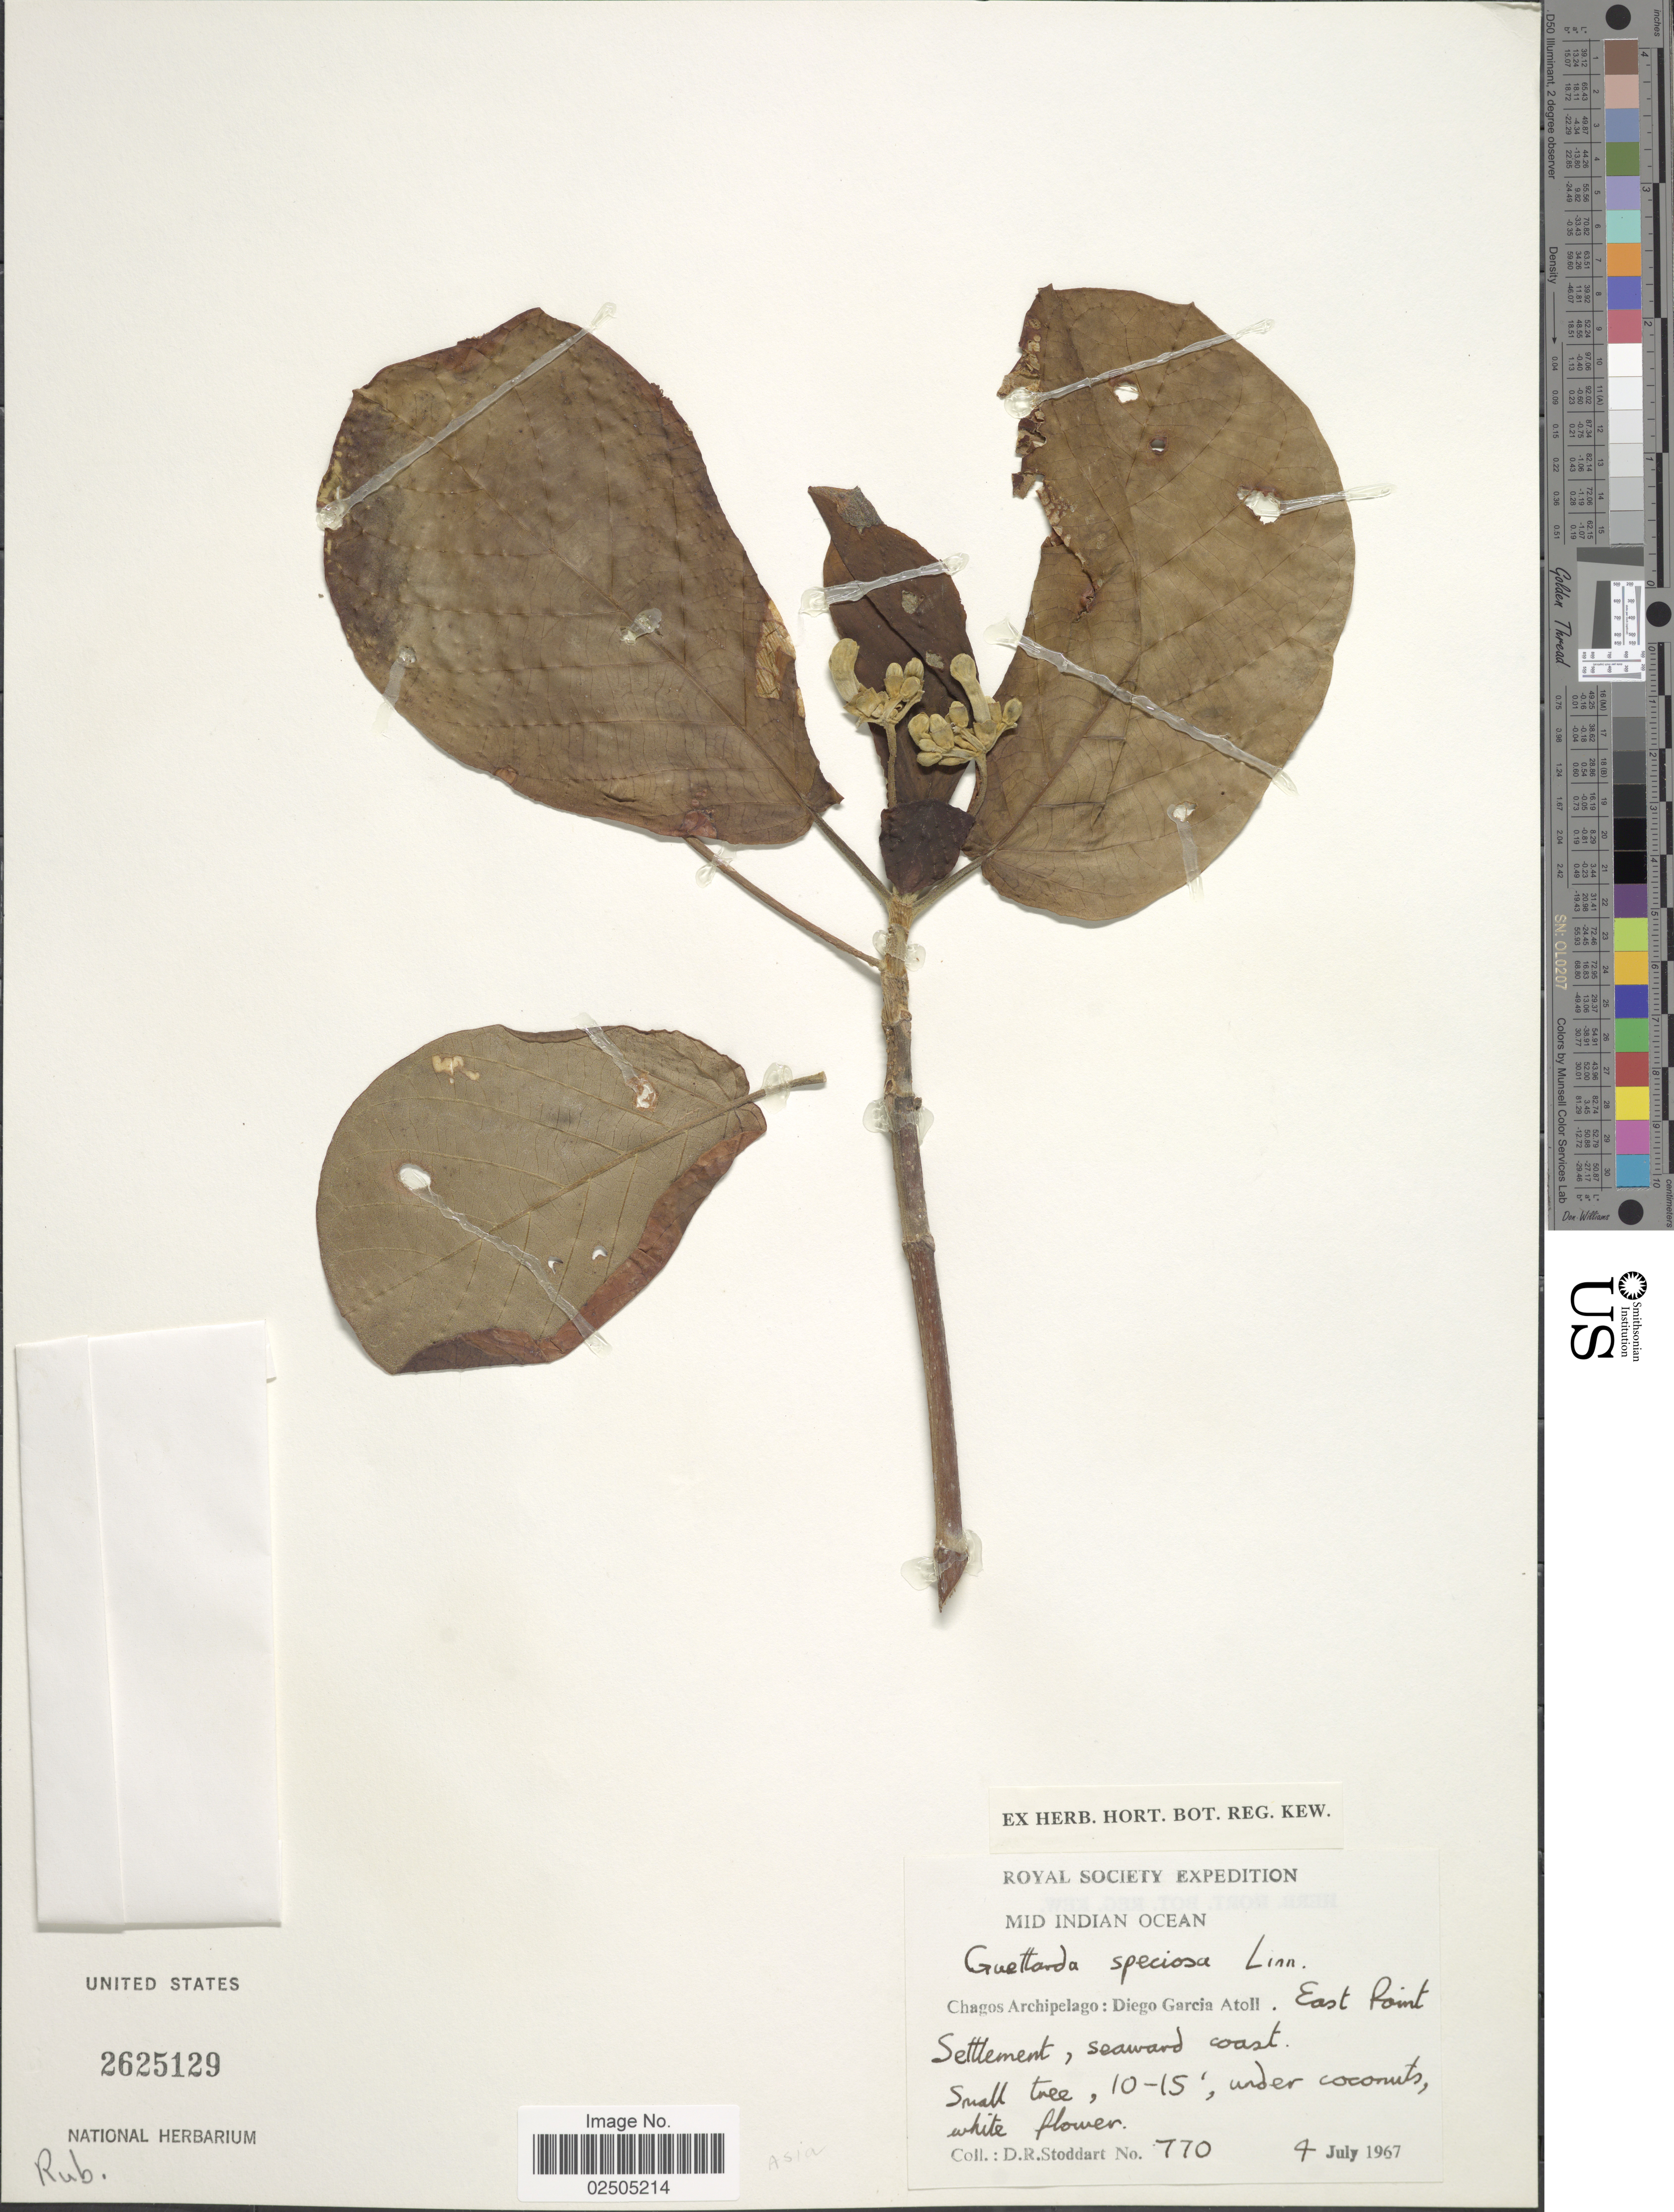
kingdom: Plantae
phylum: Tracheophyta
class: Magnoliopsida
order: Gentianales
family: Rubiaceae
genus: Guettarda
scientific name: Guettarda speciosa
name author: L.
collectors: D. R. Stoddart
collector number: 770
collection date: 1967-07-04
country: British Indian Ocean Territory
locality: Mid Indian Ocean, Chagos Archipelago: Diego Garcia Atoll. East Point Settlement, seaward coast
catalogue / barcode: US 2625129